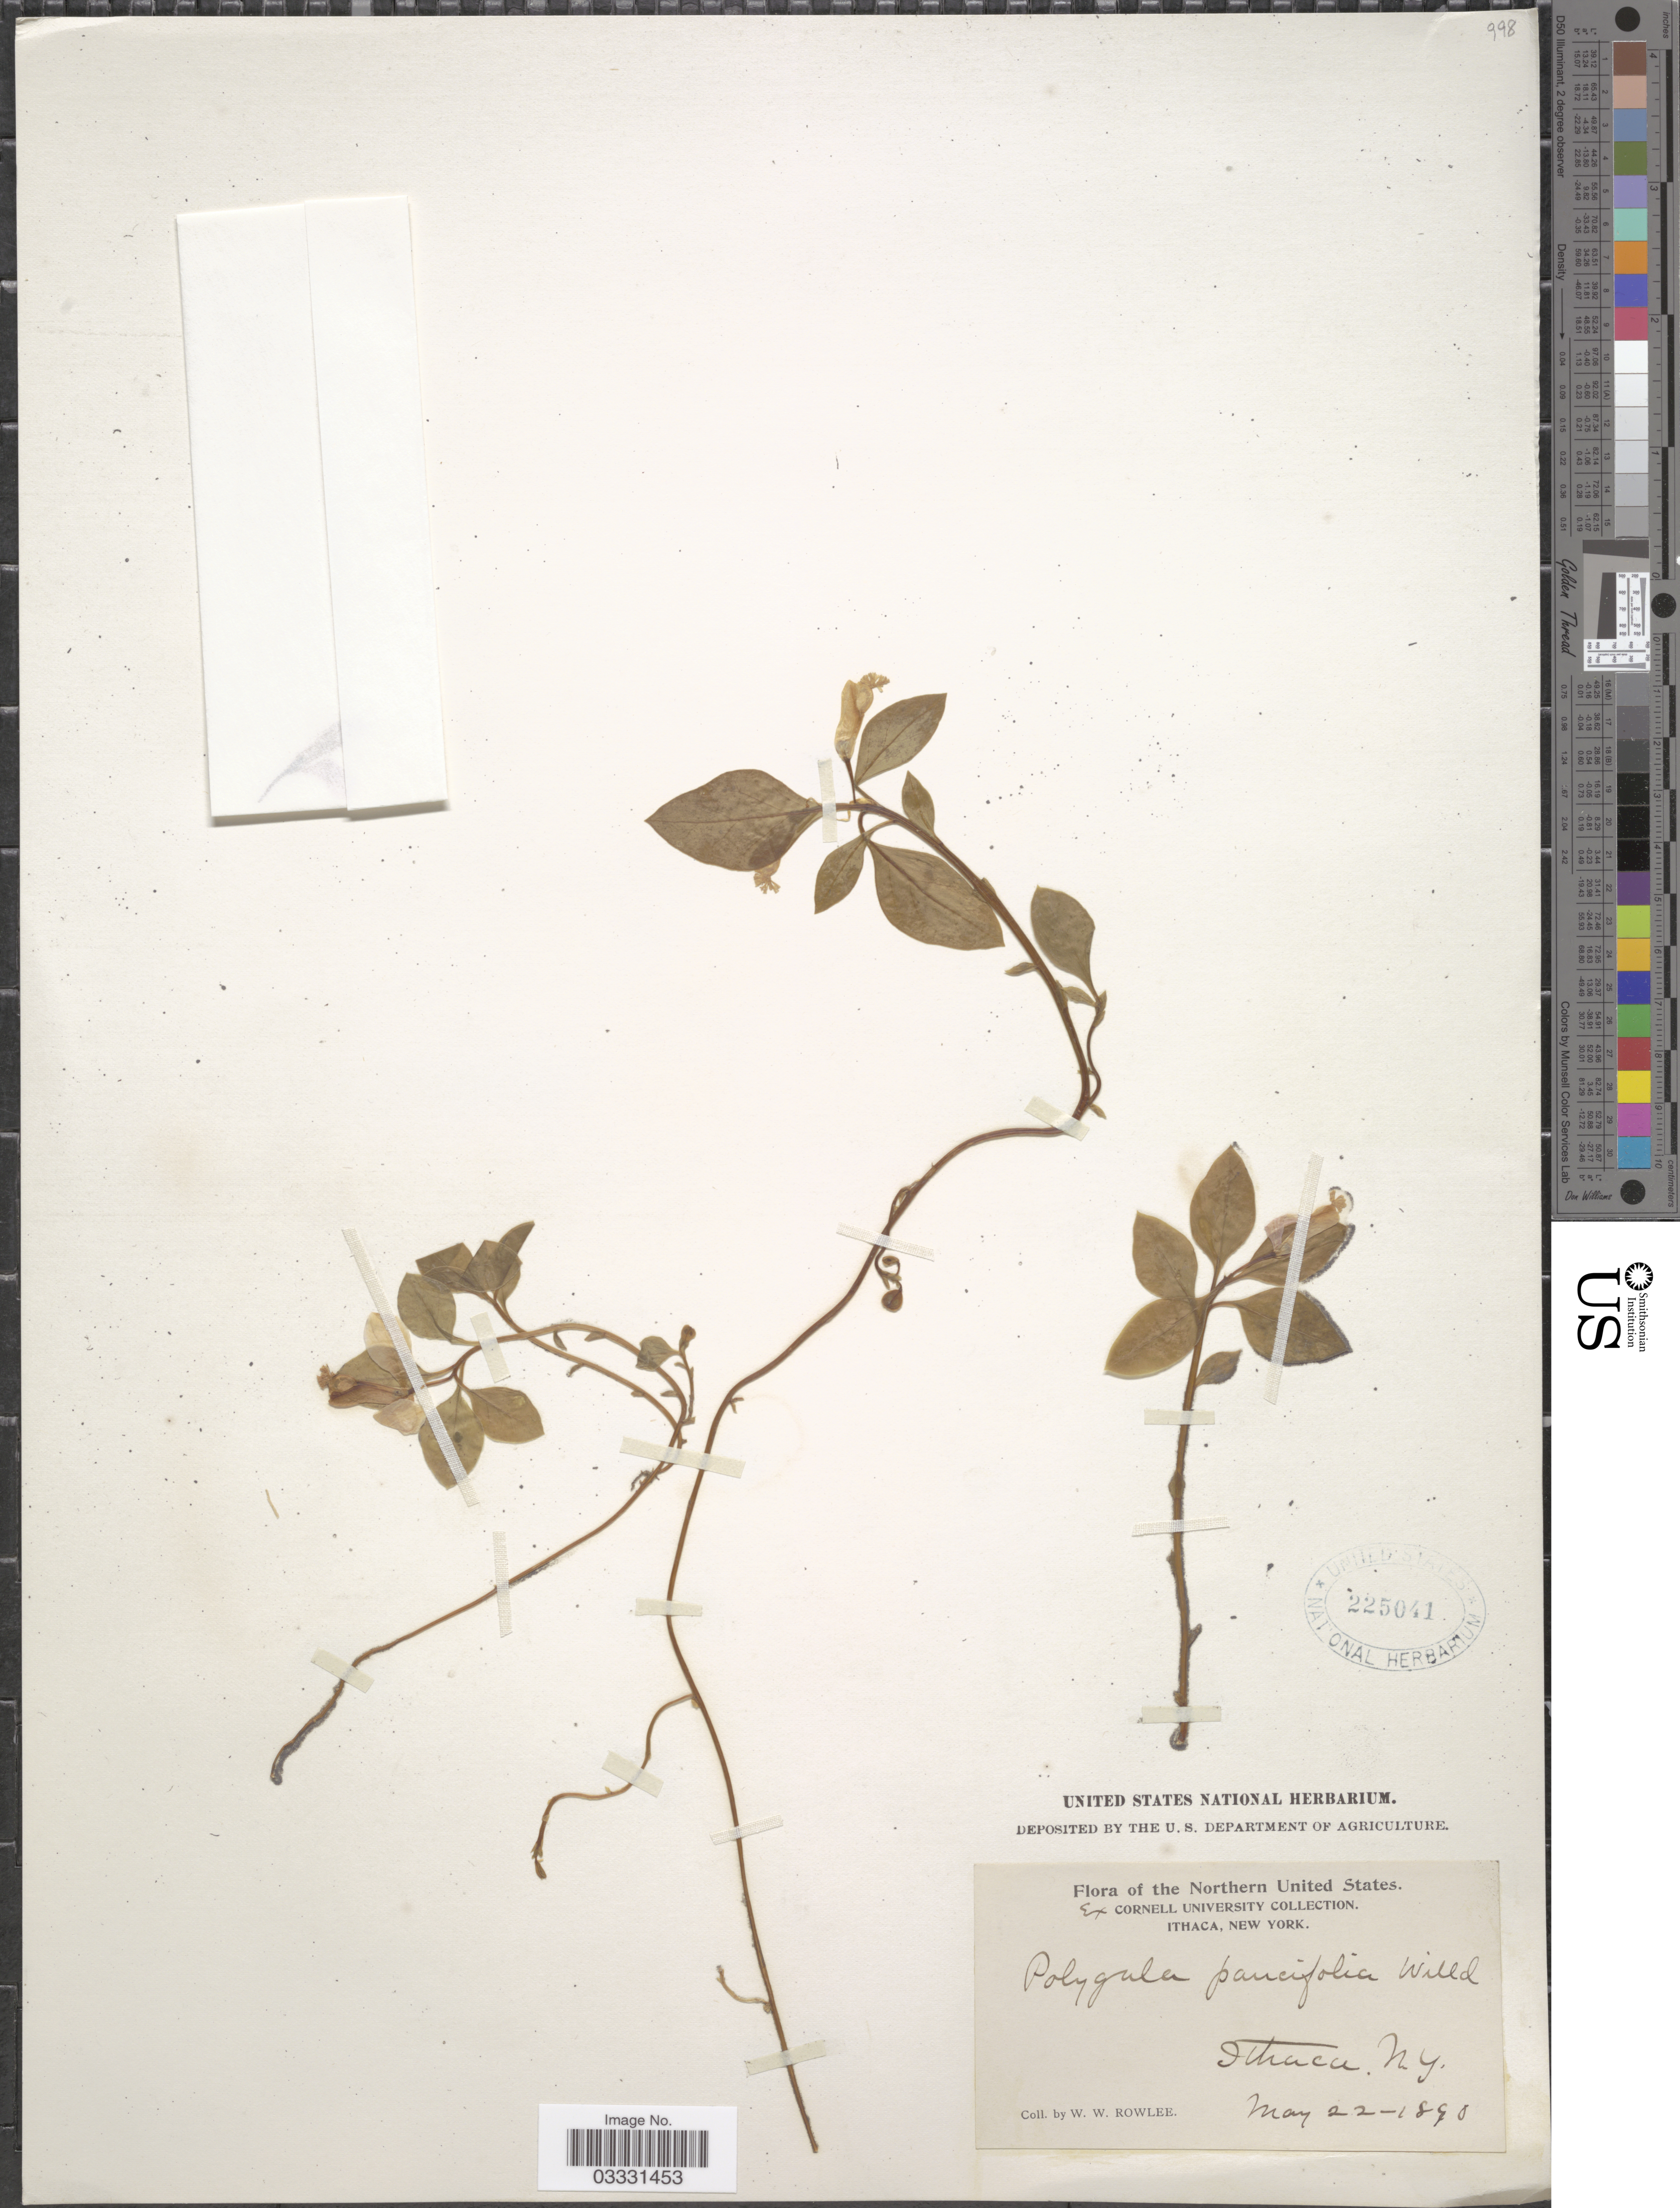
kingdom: Plantae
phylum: Tracheophyta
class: Magnoliopsida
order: Fabales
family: Polygalaceae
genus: Polygaloides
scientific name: Polygaloides paucifolia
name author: (Willd.) J.R. Abbott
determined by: Strong, Mark T., (BOT), Smithsonian Institution - National Museum of Natural History (UNITED STATES)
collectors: W. W. Rowlee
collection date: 1898-05-22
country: United States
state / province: New York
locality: Ithaca.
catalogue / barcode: US 225041